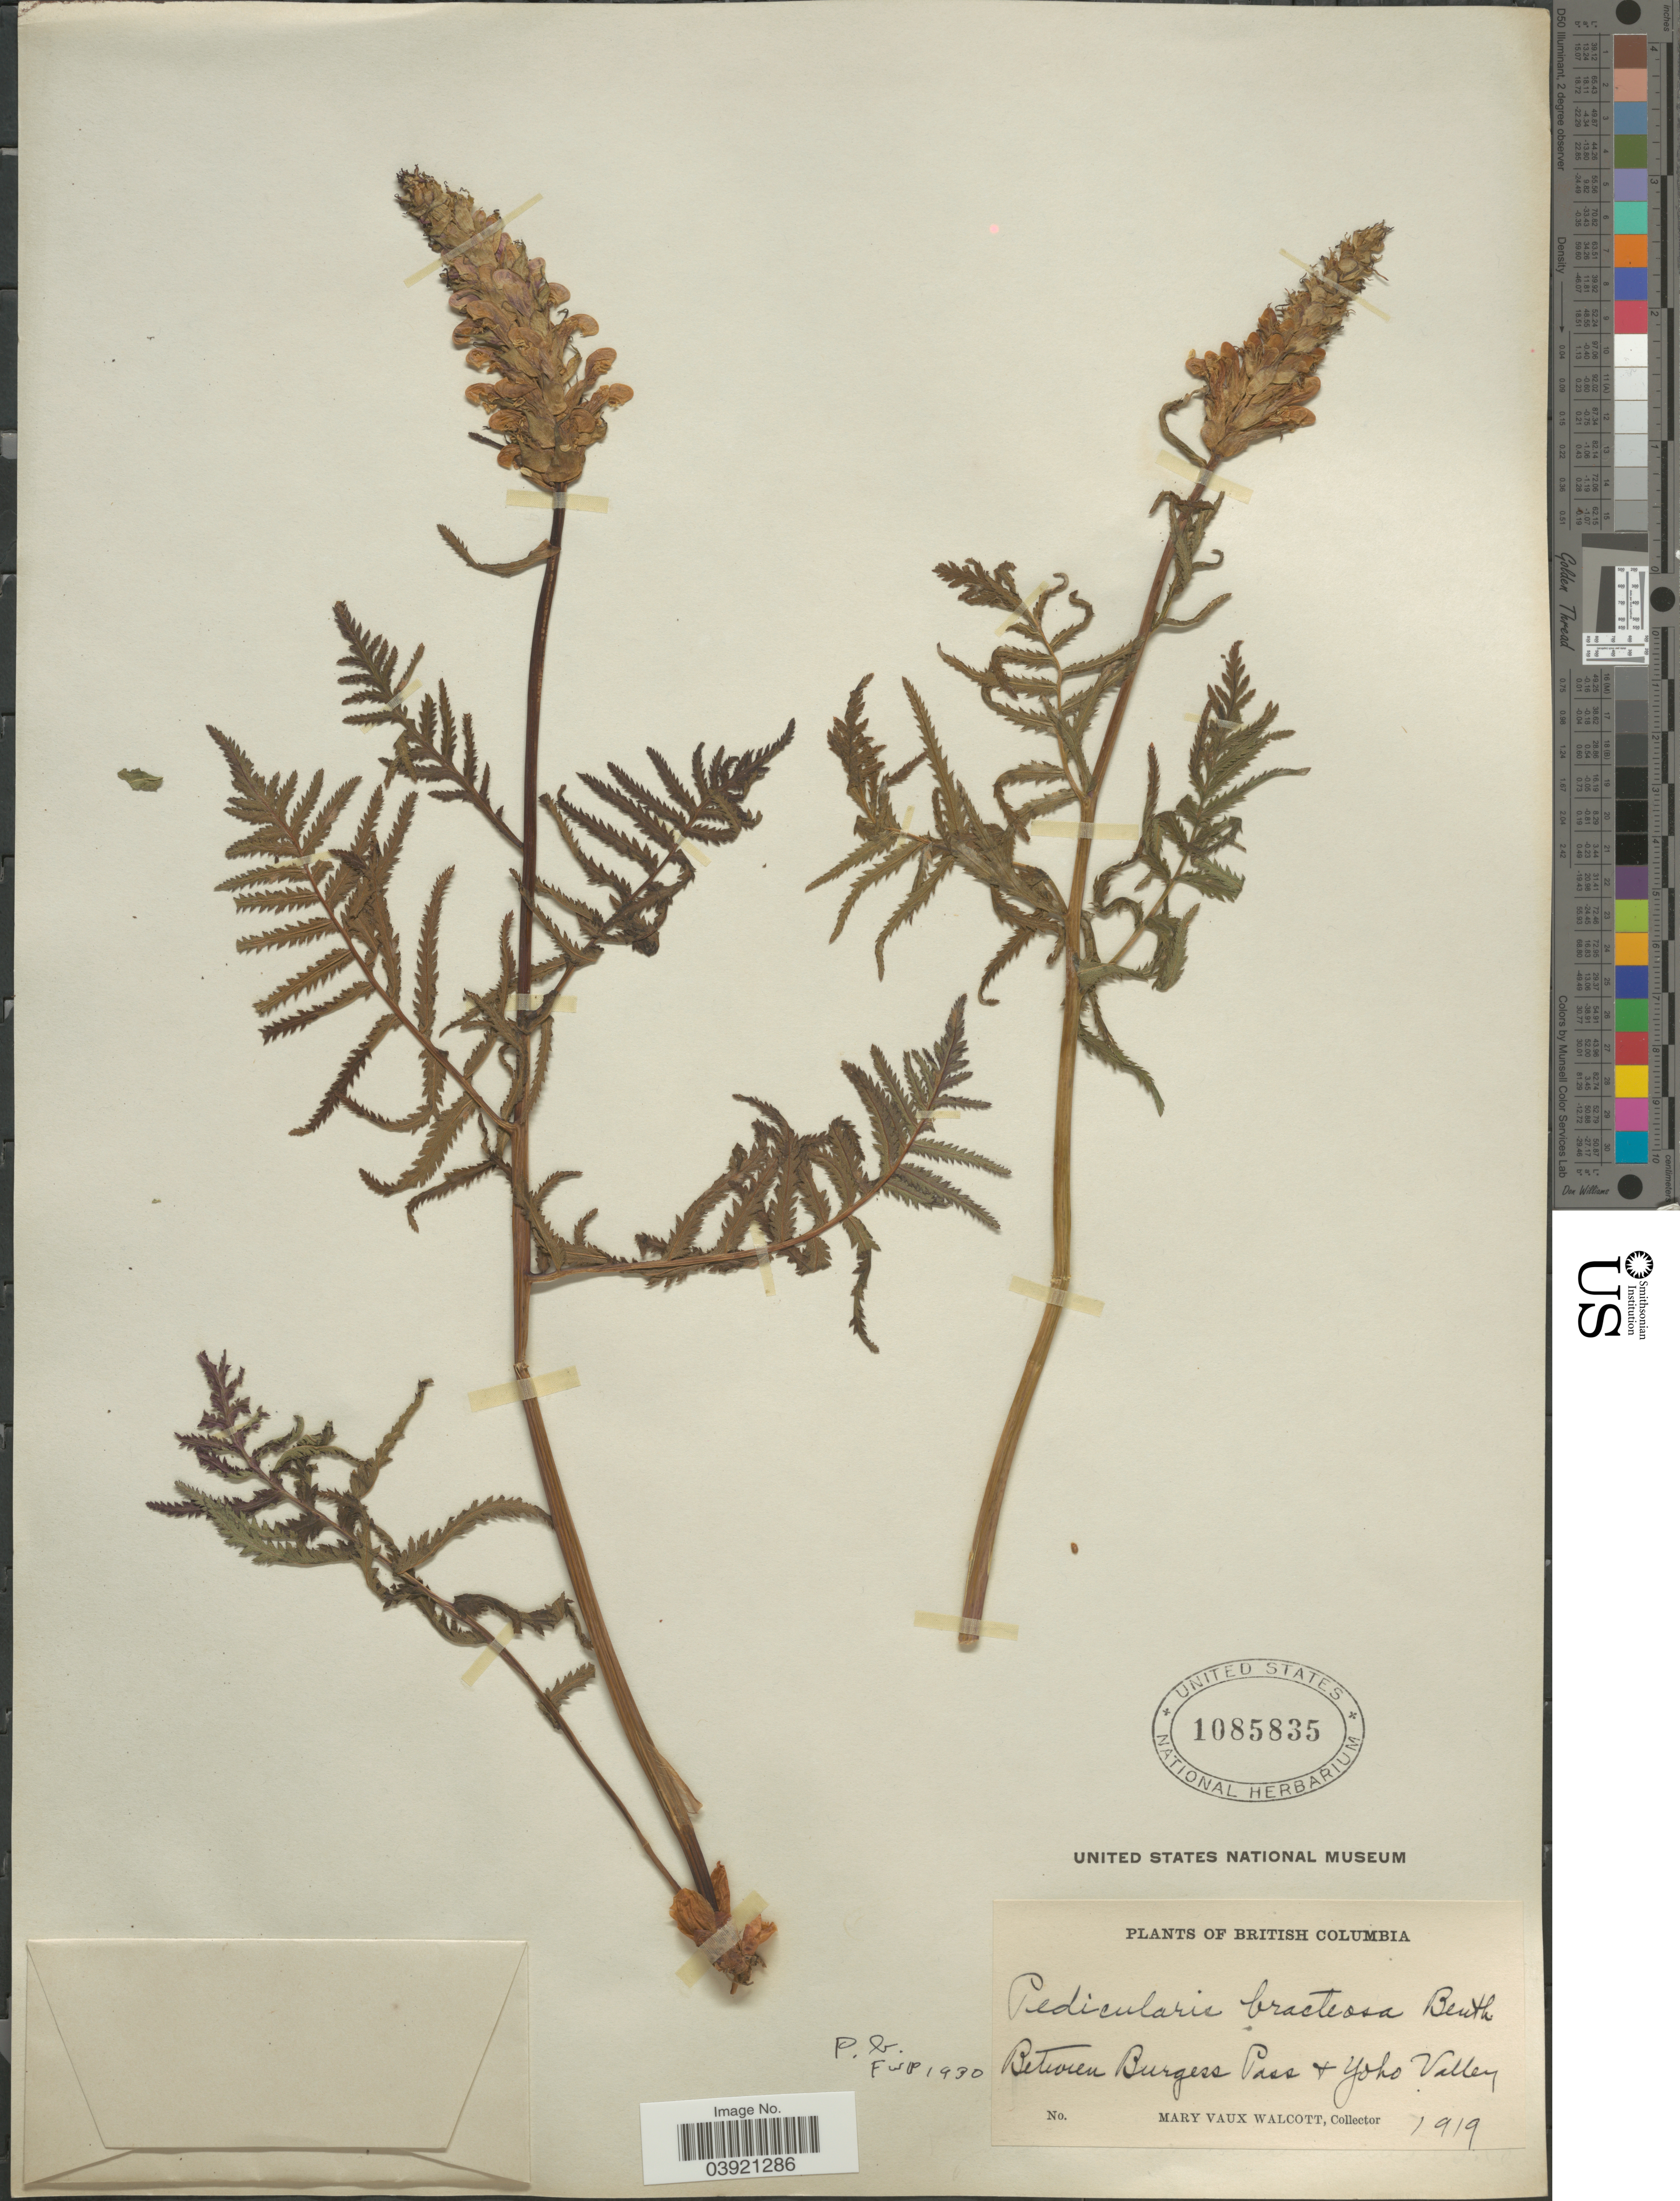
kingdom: Plantae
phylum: Tracheophyta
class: Magnoliopsida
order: Lamiales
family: Orobanchaceae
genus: Pedicularis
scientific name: Pedicularis bracteosa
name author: Benth.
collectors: M. Walcott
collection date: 1919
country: Canada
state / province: British Columbia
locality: Between Burgess Pass & Yoho Valley.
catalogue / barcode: US 1085835